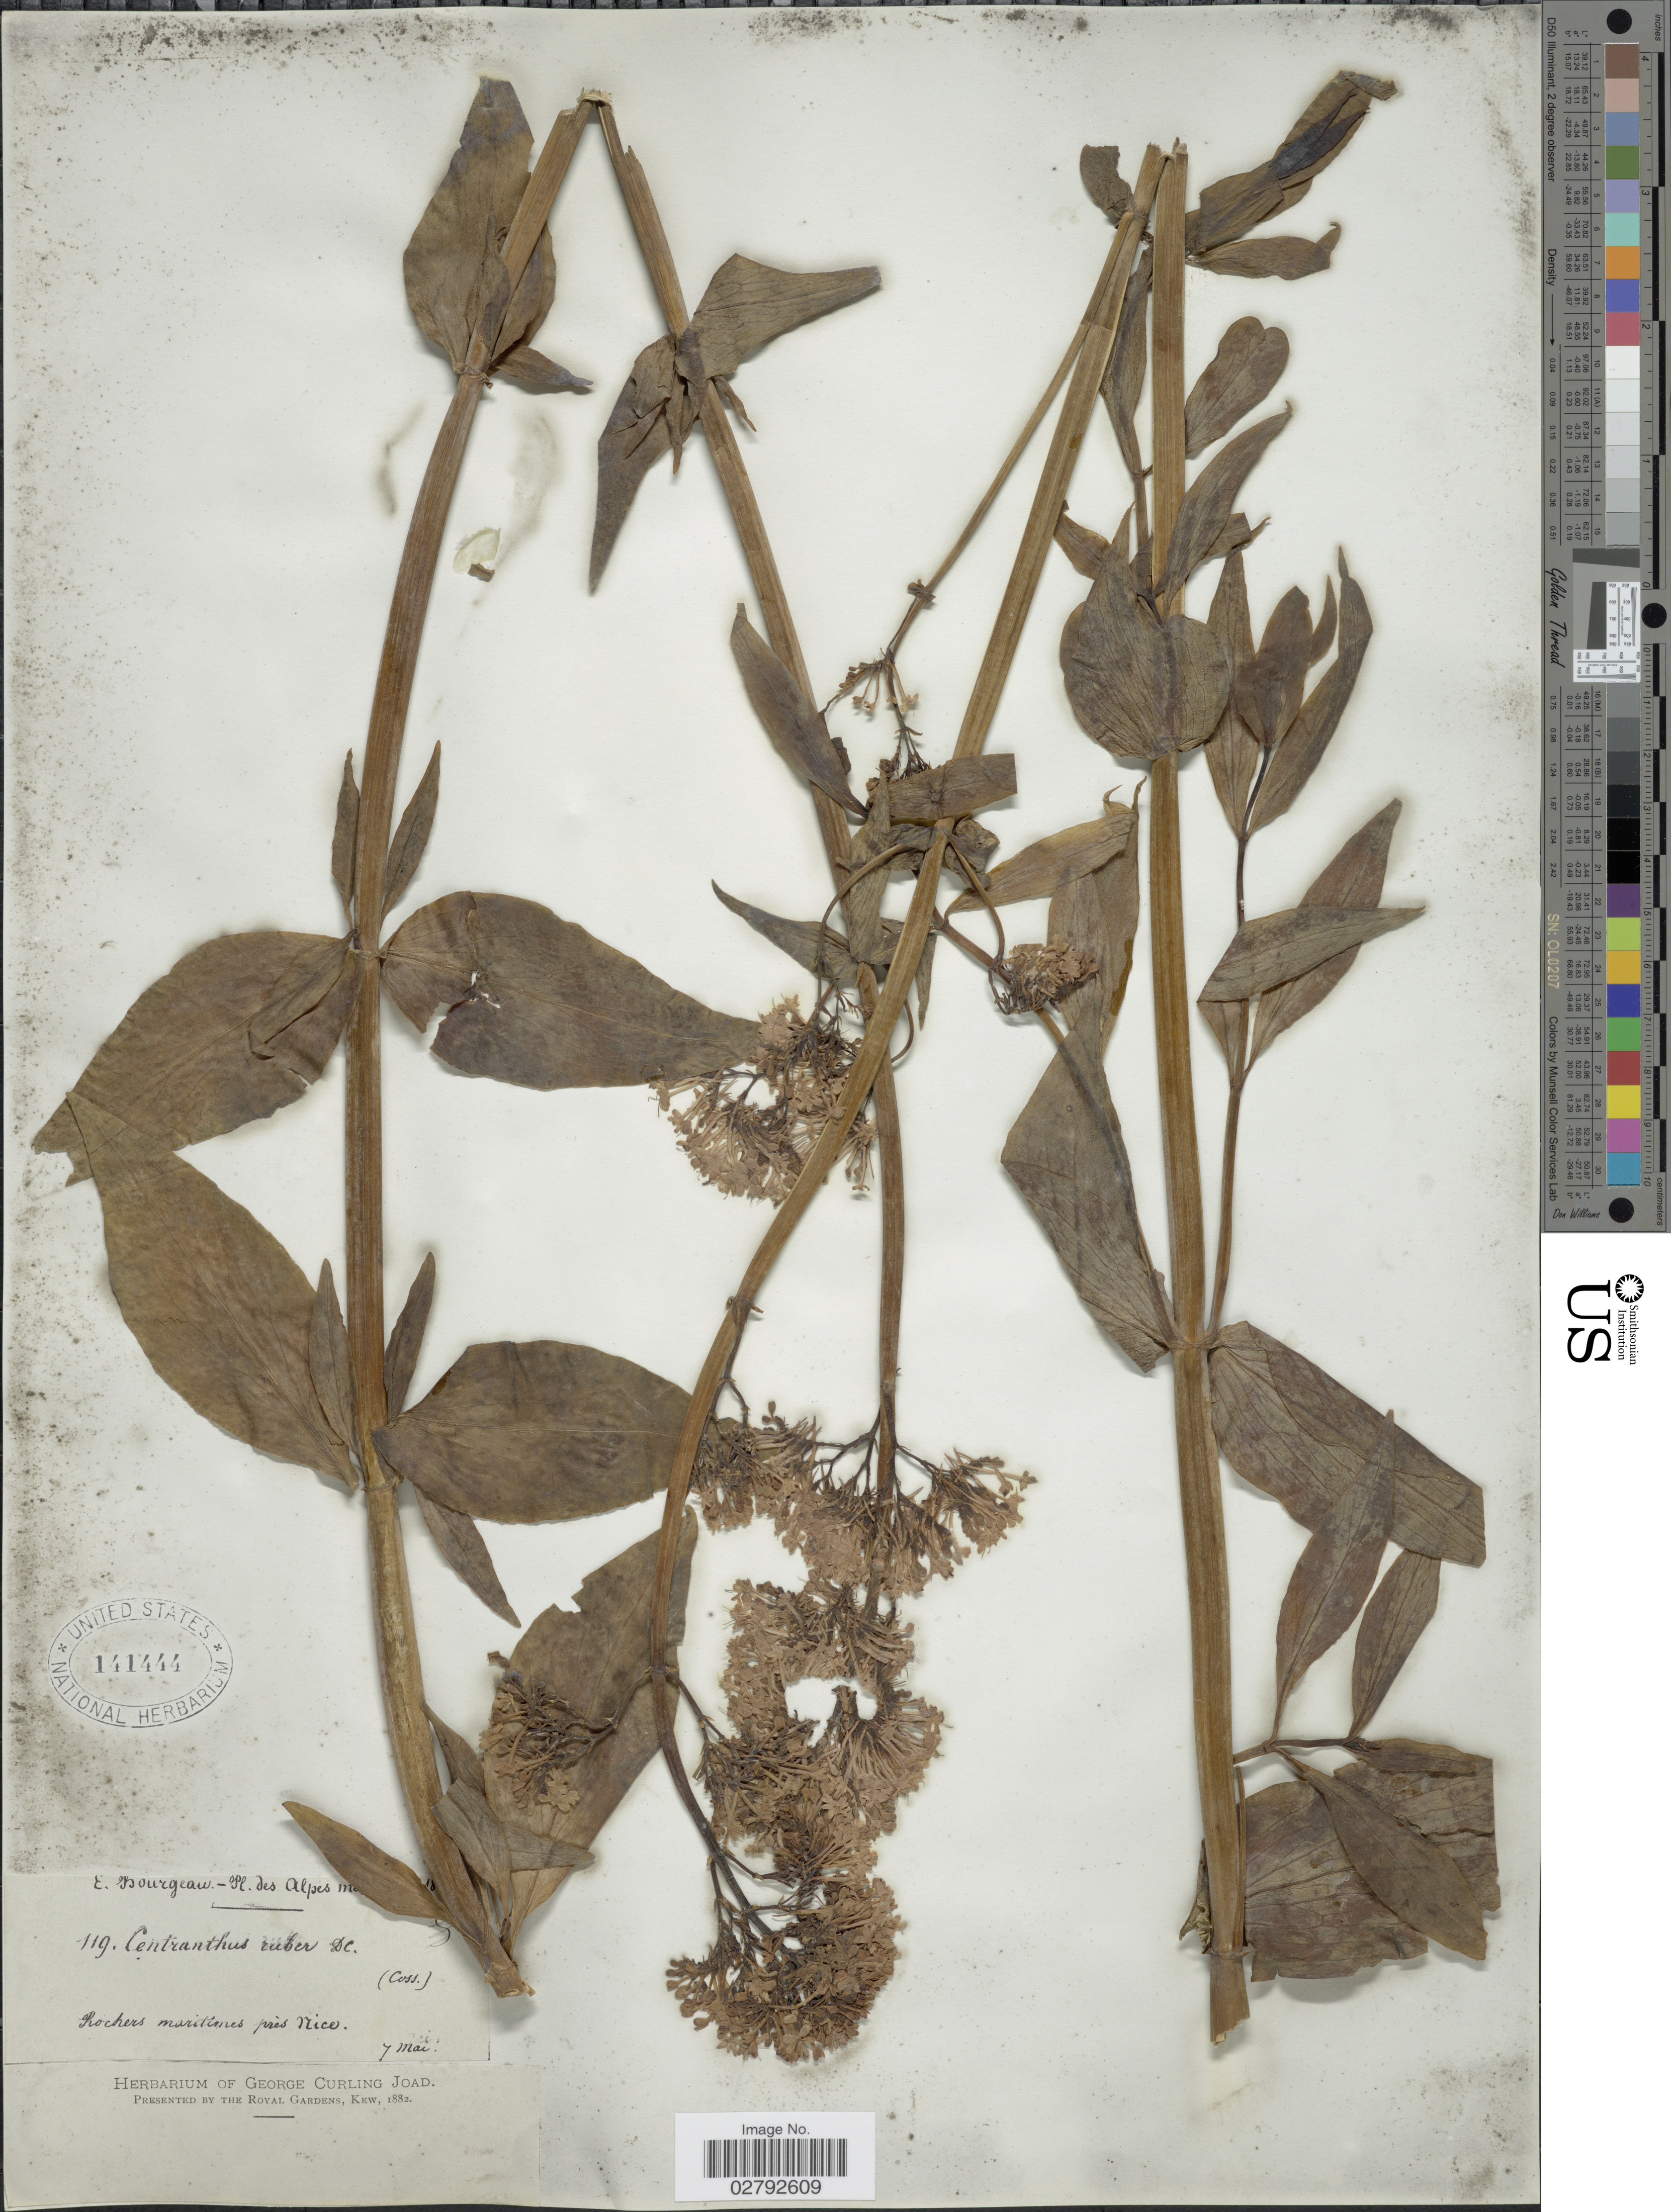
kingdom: Plantae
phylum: Tracheophyta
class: Magnoliopsida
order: Dipsacales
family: Caprifoliaceae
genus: Centranthus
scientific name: Centranthus ruber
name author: (L.) DC.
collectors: E. Bourgeau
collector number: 119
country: France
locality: Alpes maritimes. Rochers maritines près Nice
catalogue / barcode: US 141444